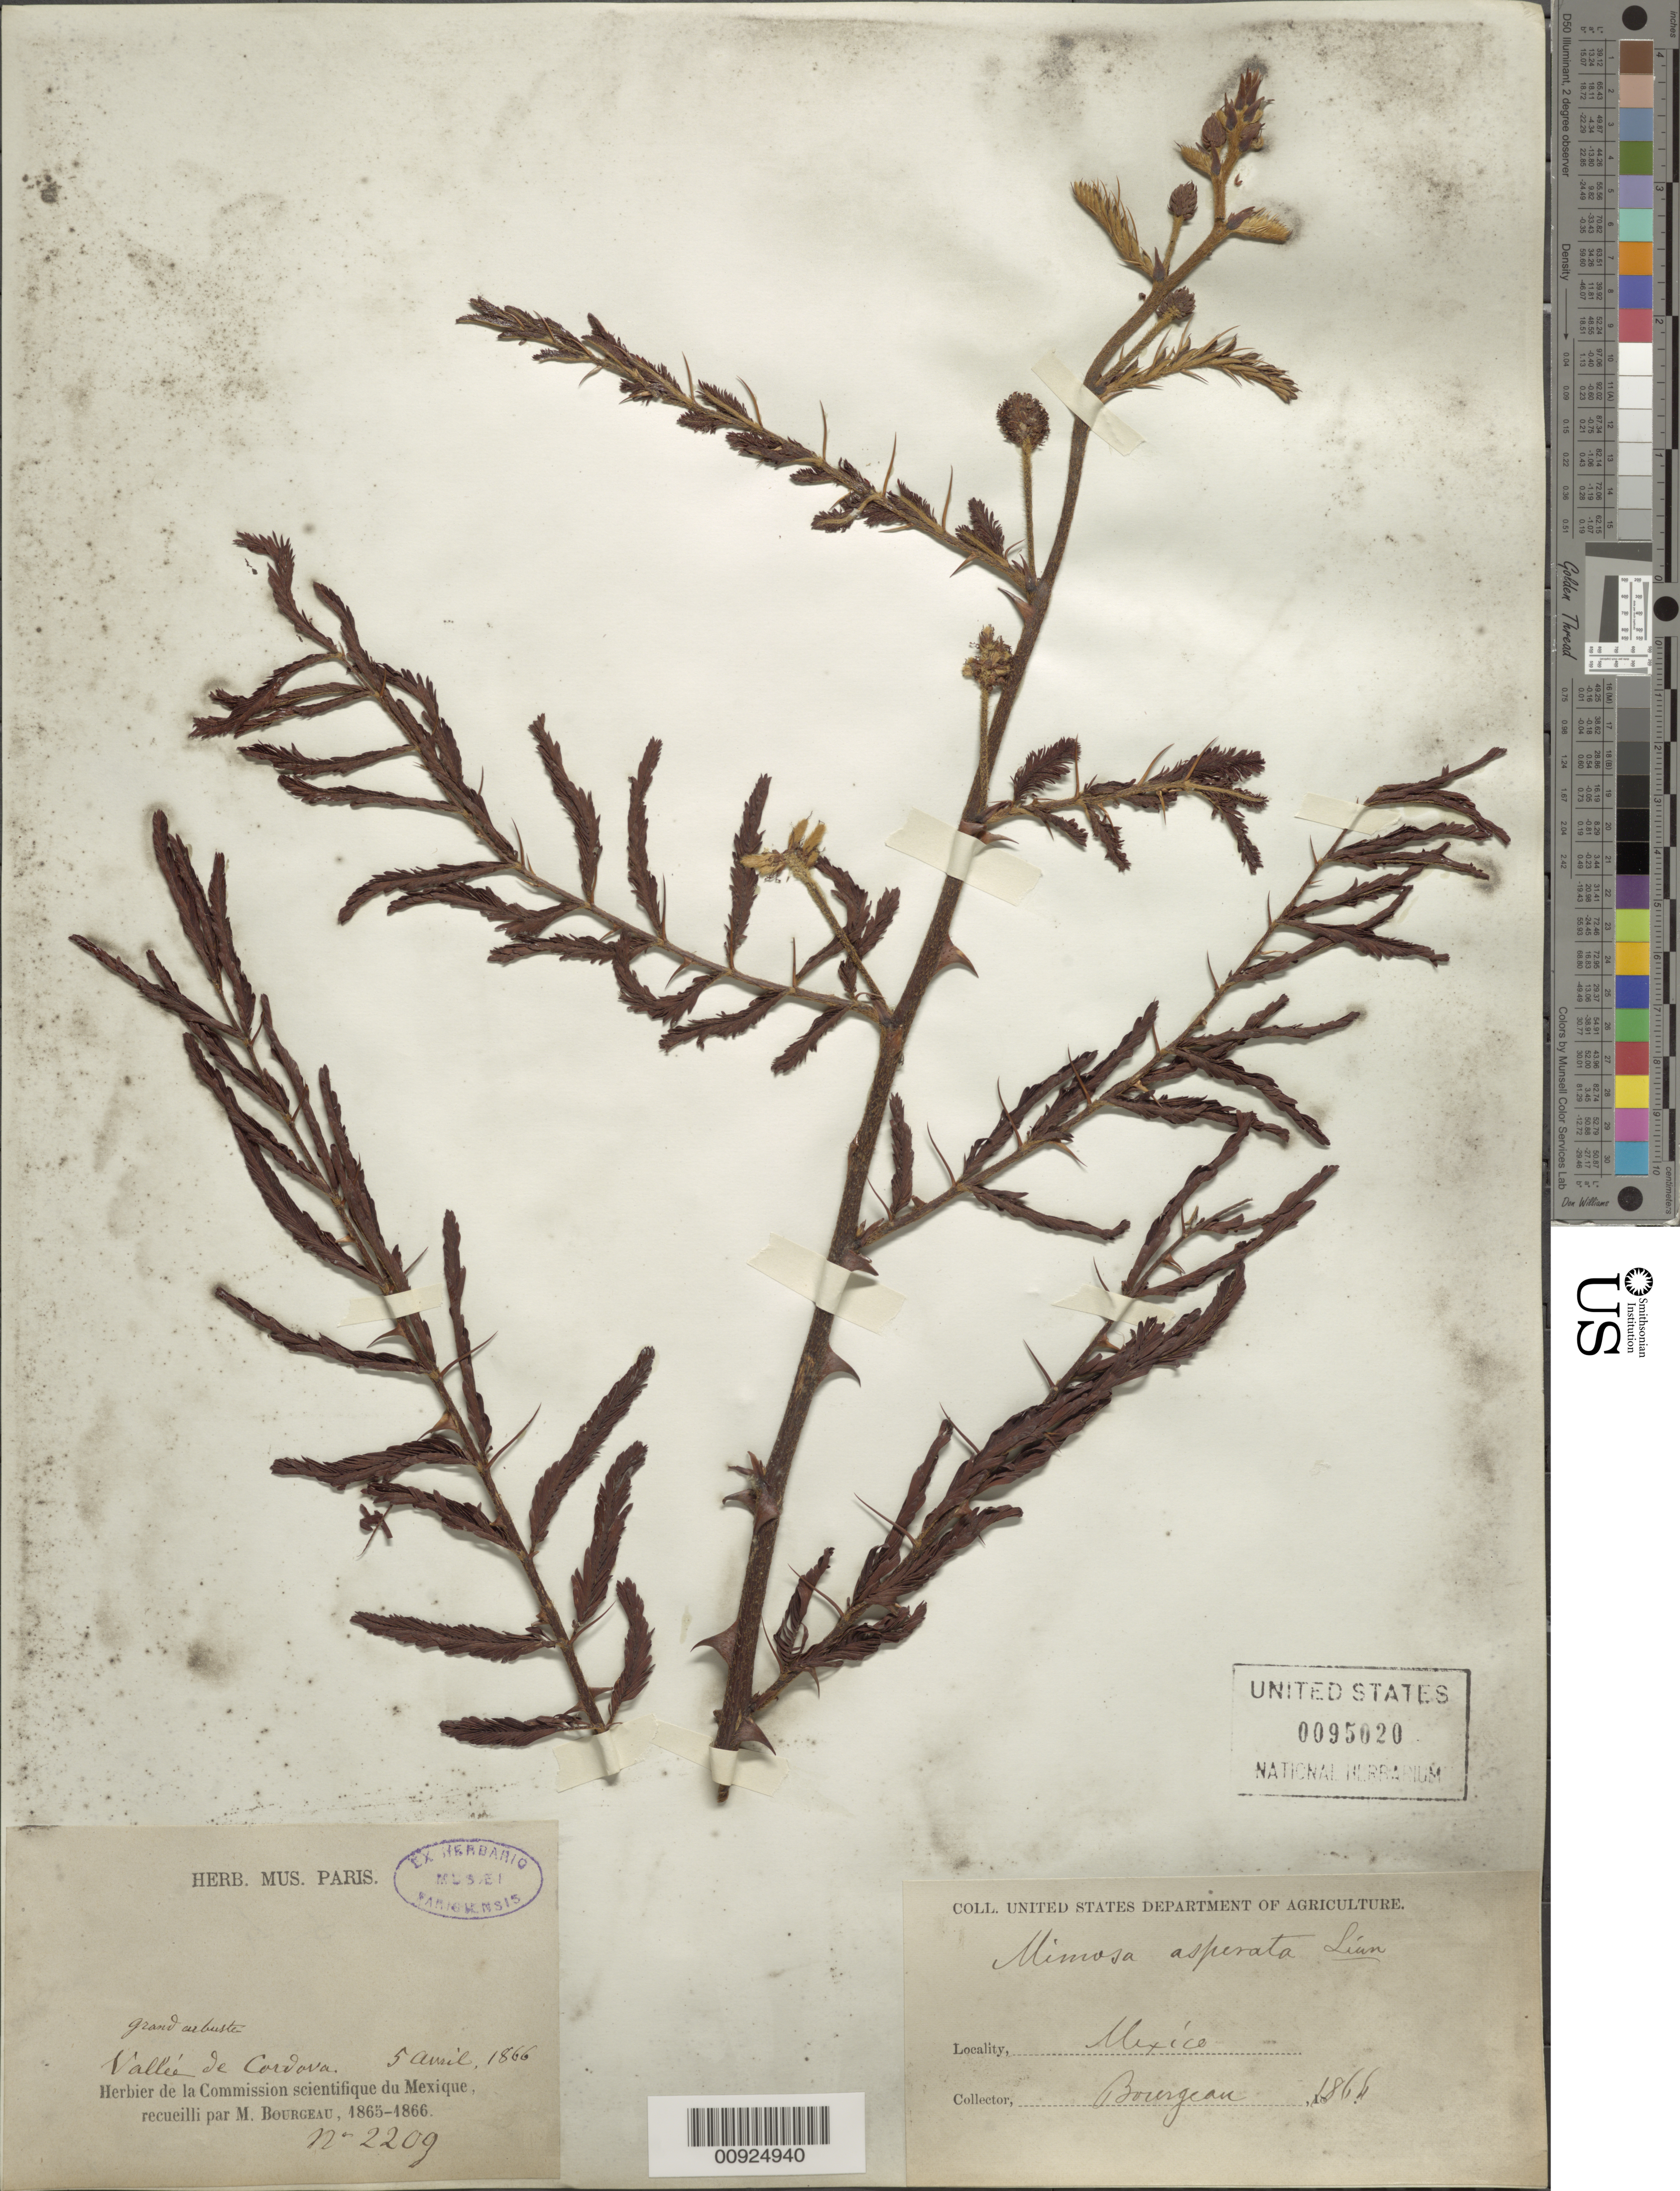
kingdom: Plantae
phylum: Tracheophyta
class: Magnoliopsida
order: Fabales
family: Fabaceae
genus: Mimosa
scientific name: Mimosa pigra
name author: L.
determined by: Strong, Mark T., (BOT), Smithsonian Institution - National Museum of Natural History (UNITED STATES)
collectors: E. Bourgeau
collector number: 2209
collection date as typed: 05 Apr 1866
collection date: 1866-04-05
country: Mexico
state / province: Veracruz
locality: Vallée de Cordova.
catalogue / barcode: US 95020